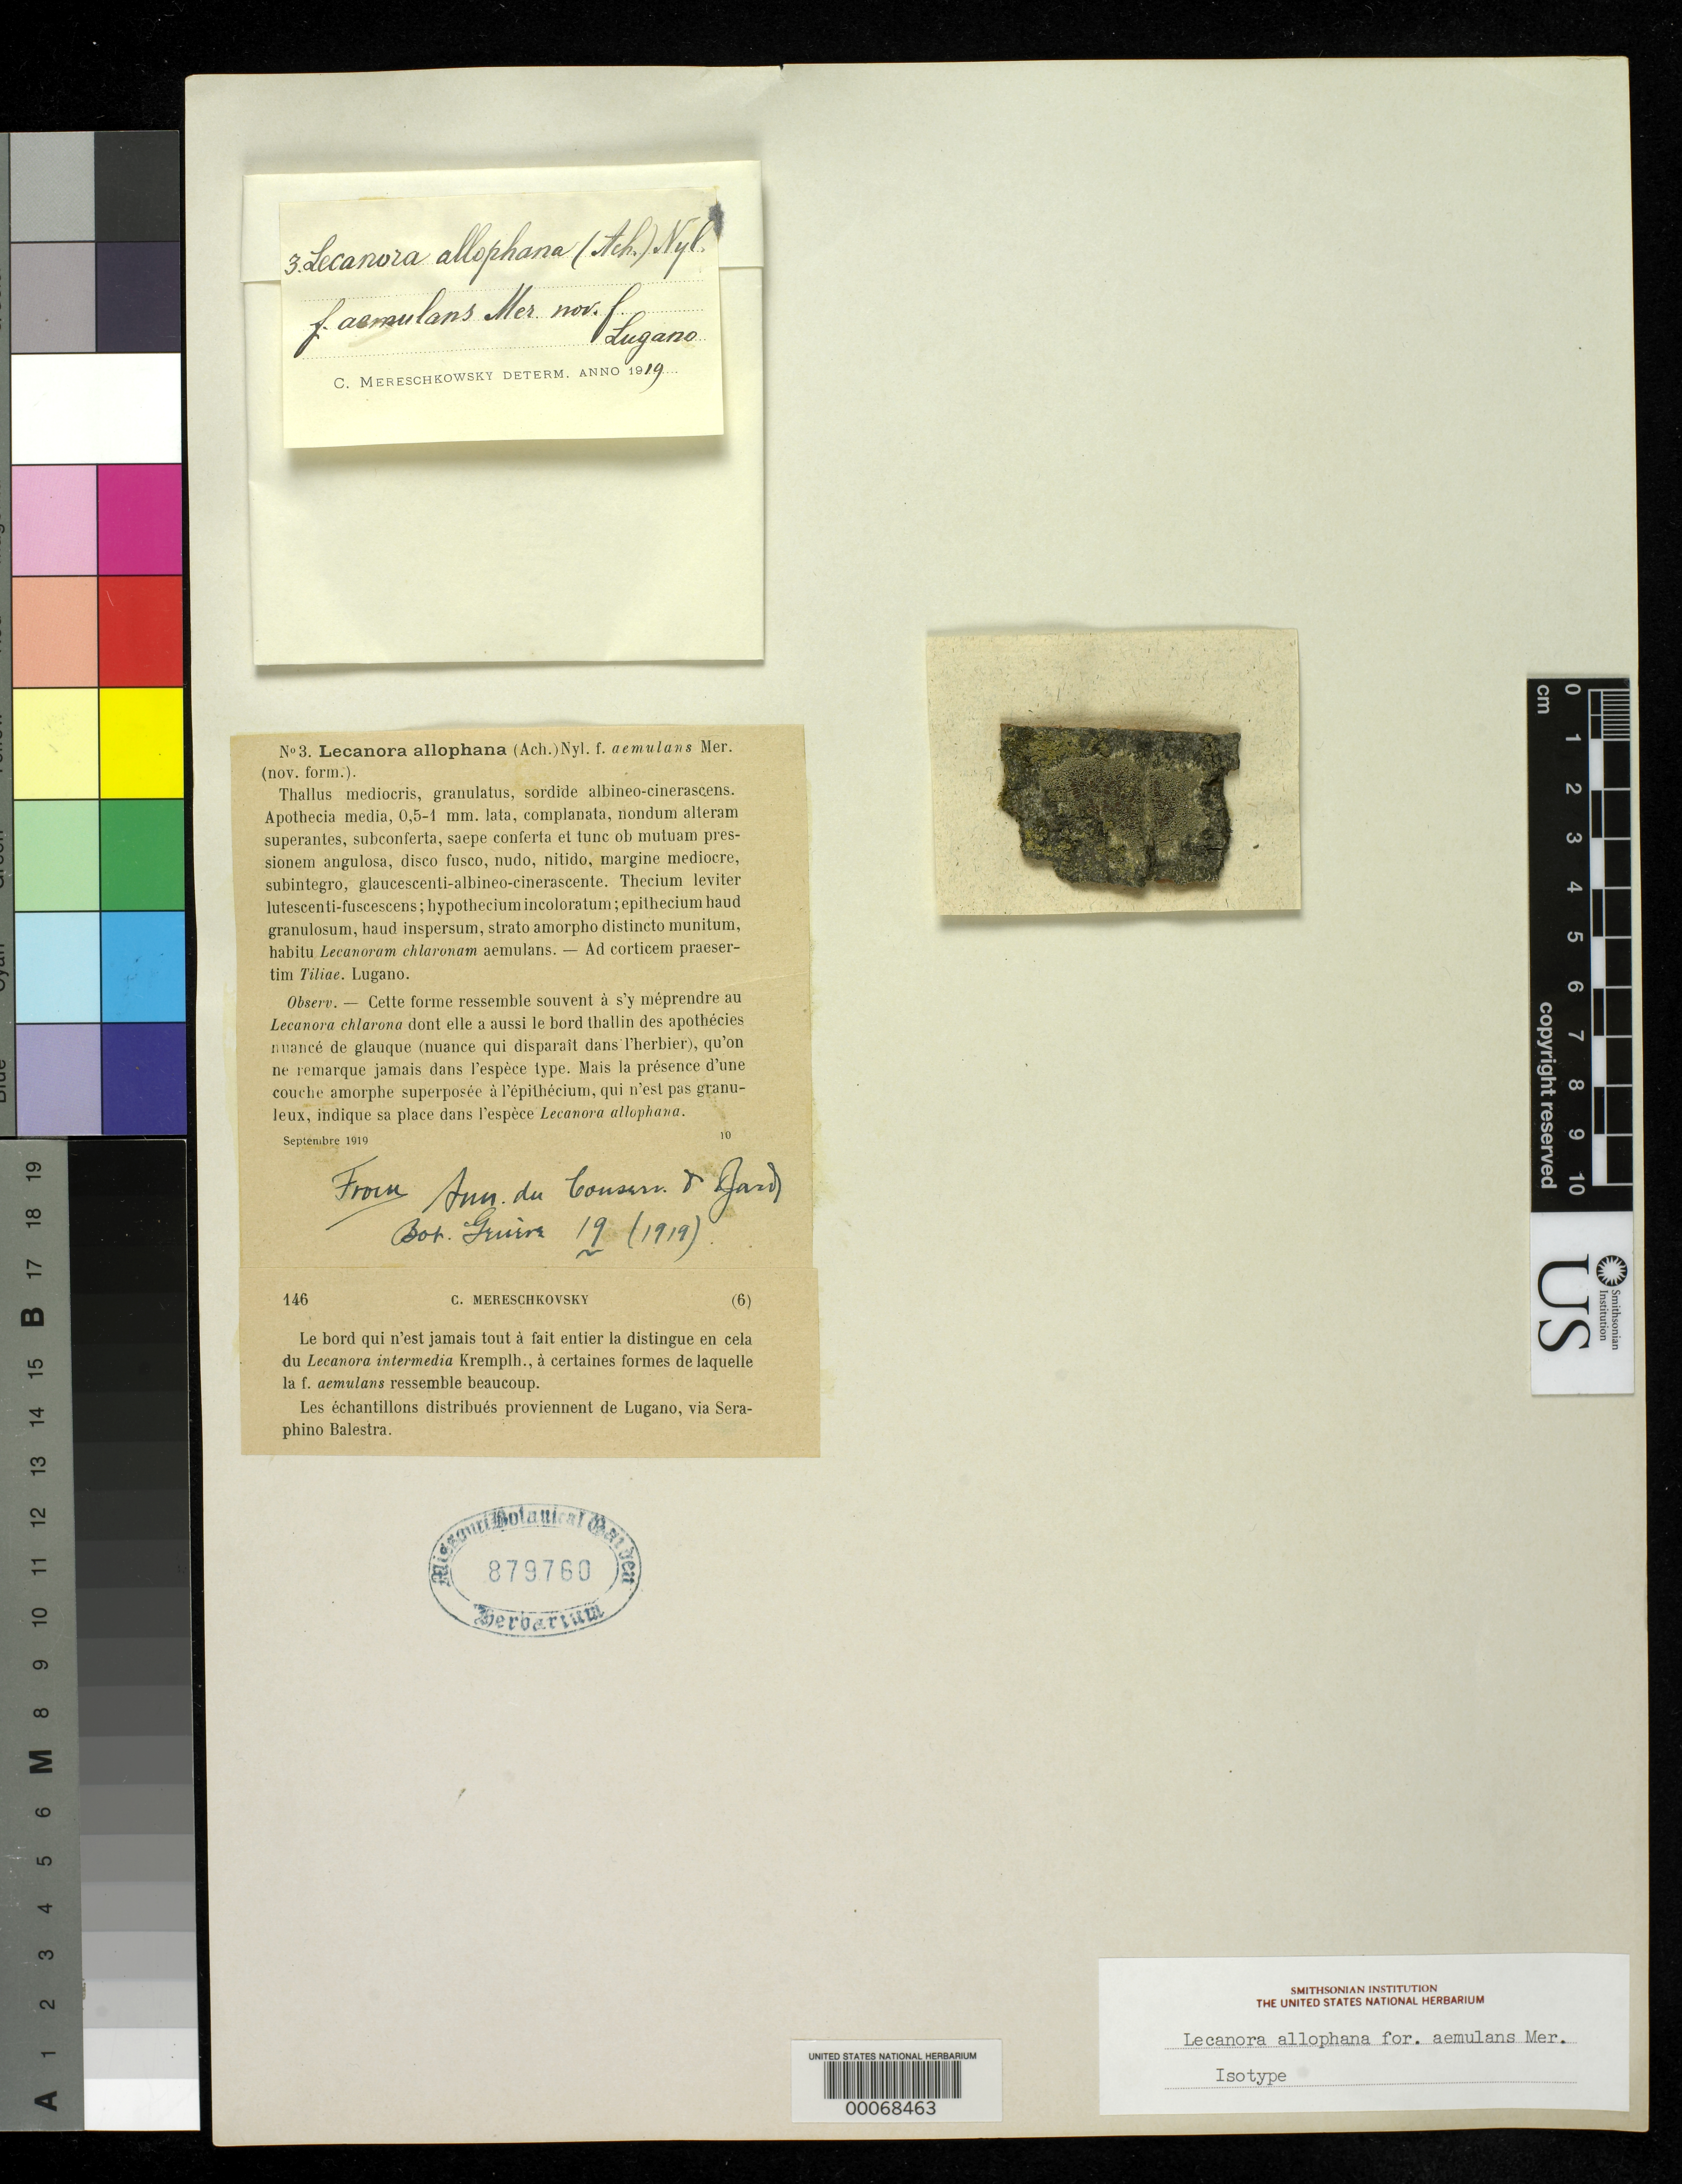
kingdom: Fungi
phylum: Ascomycota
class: Lecanoromycetes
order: Lecanorales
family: Lecanoraceae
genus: Lecanora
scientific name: Lecanora allophana f. aemulans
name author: Mereschk.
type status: Isotype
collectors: K. S. Mereschkovsky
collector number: Lich. Ticinenses 3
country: Switzerland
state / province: Ticino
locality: Lugano, Via Seraphino-Balestra Rd.